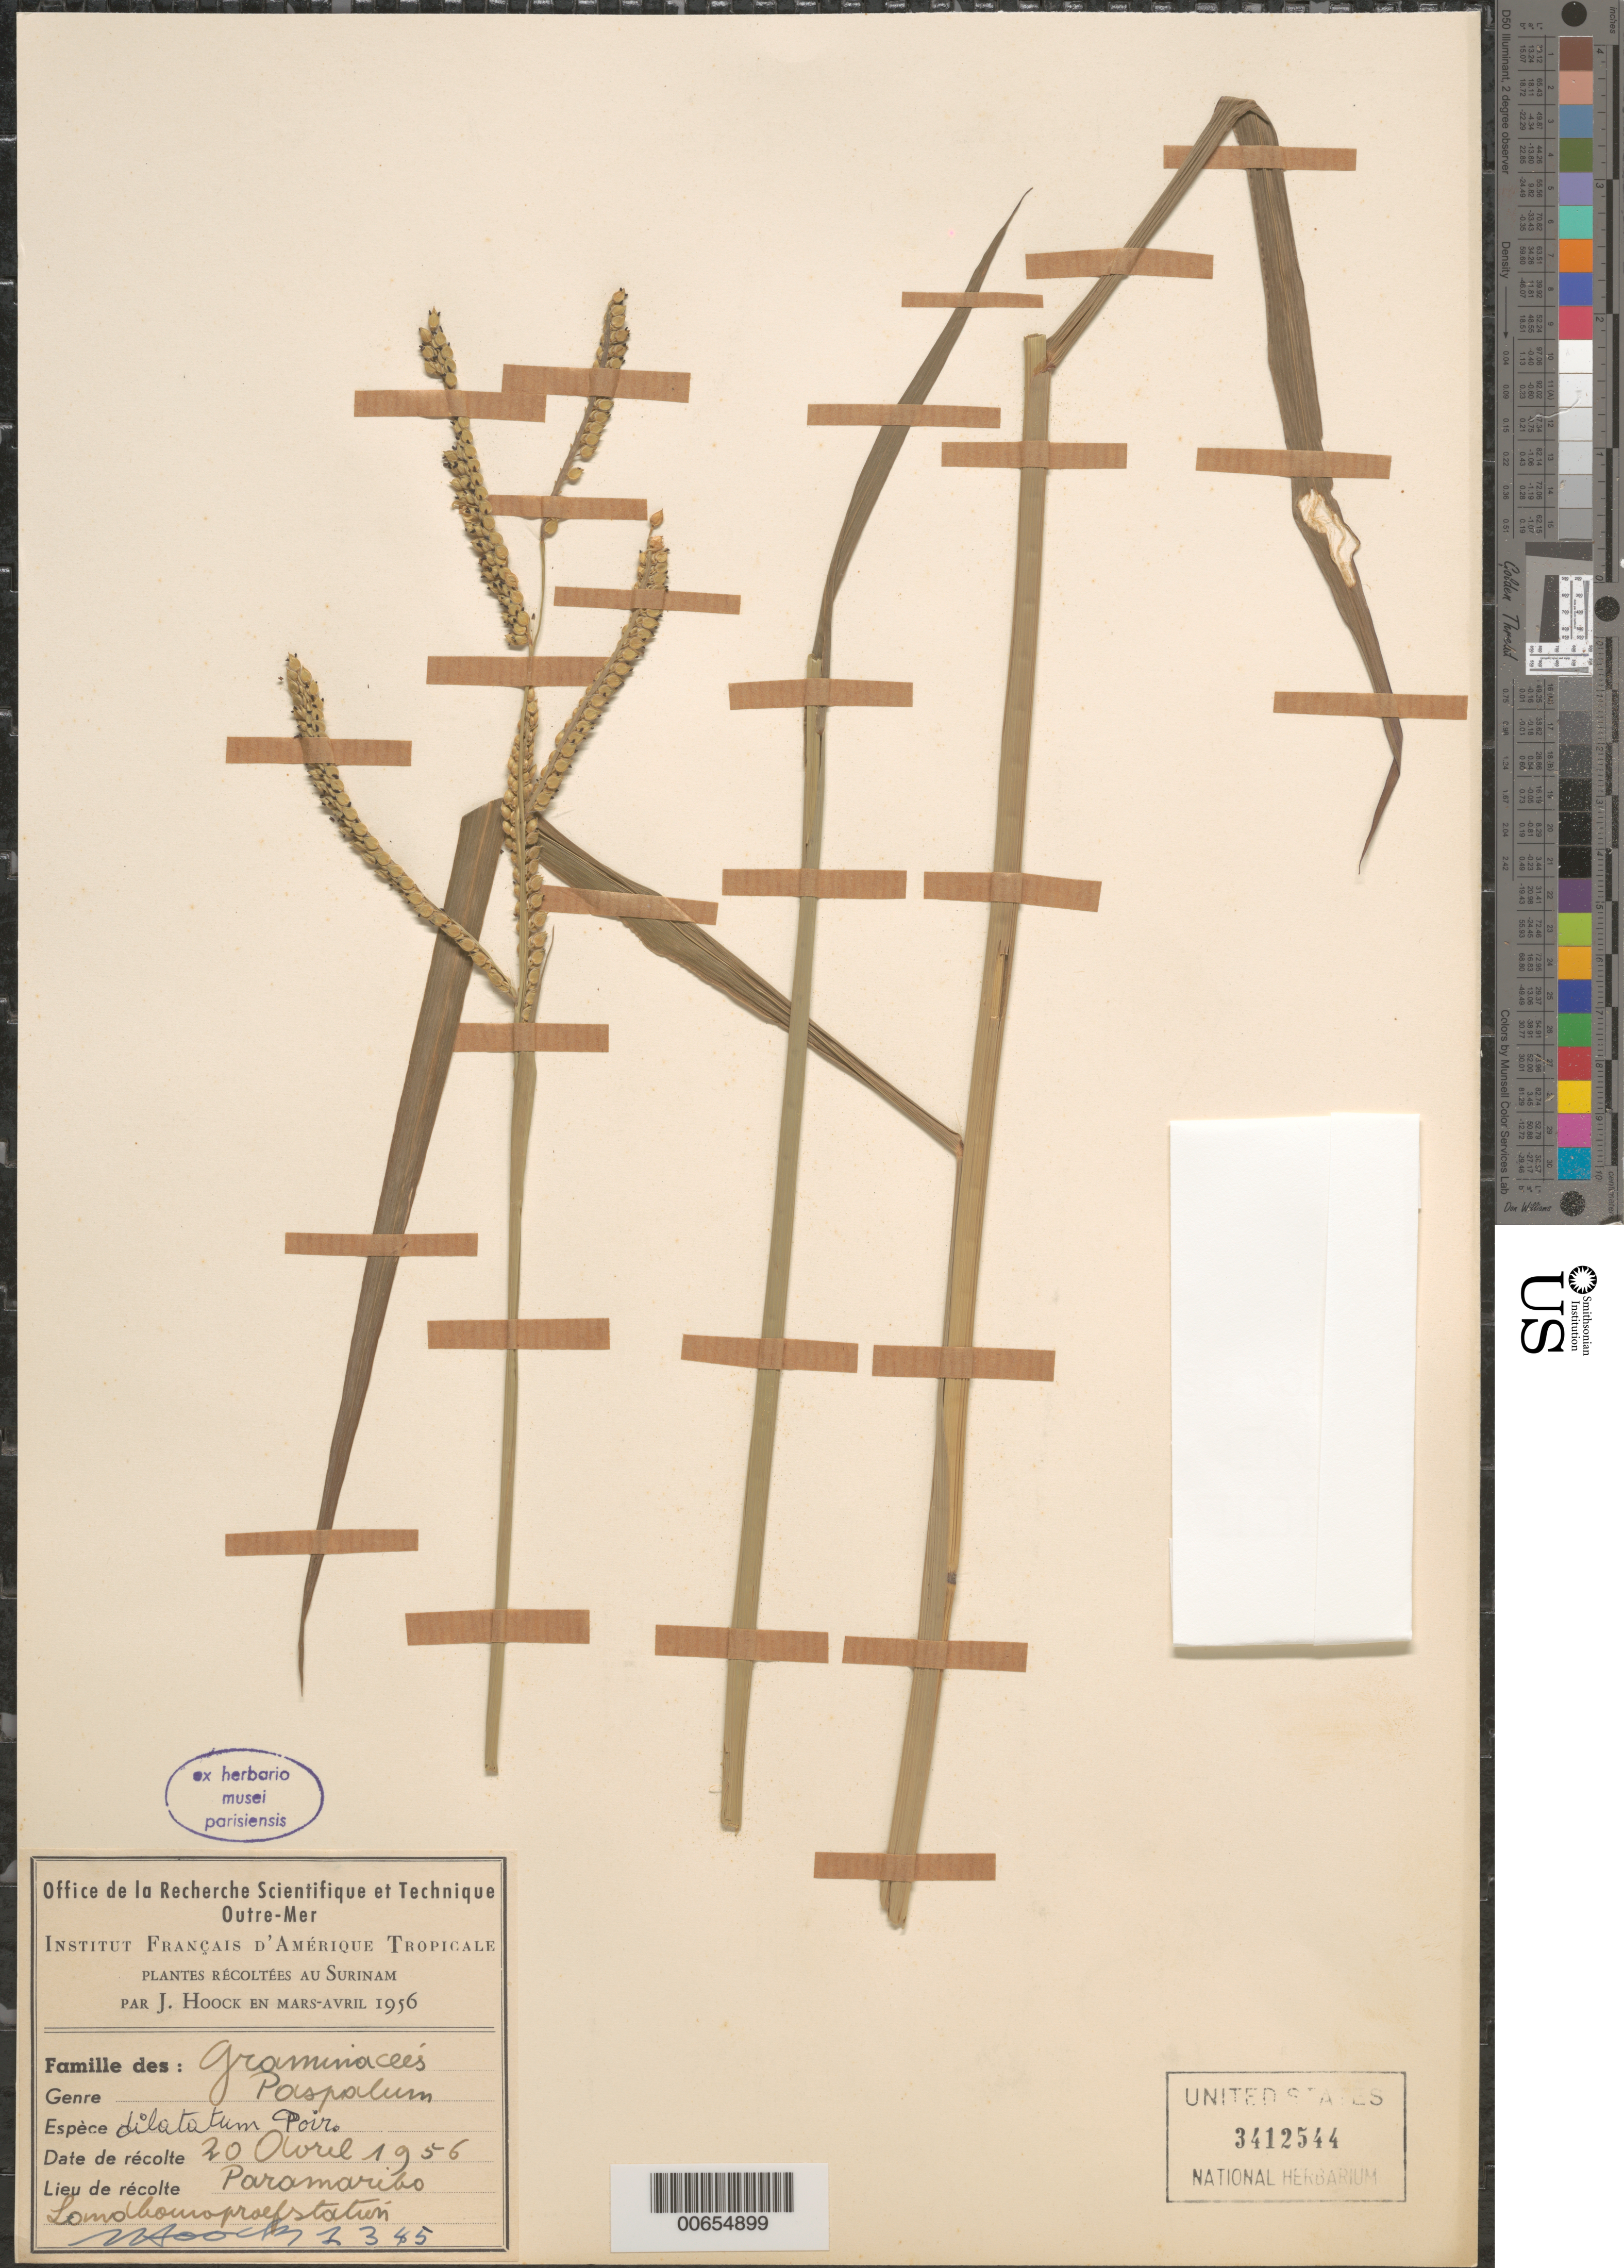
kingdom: Plantae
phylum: Tracheophyta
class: Liliopsida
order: Poales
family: Poaceae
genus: Paspalum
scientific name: Paspalum dilatatum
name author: Poir.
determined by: Judziewicz, E. J.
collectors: J. Hoock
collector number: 1345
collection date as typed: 20-Apr-56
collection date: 1956-04-20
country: Suriname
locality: Paramaribo, Landbouropraefstation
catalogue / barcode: US 3412544